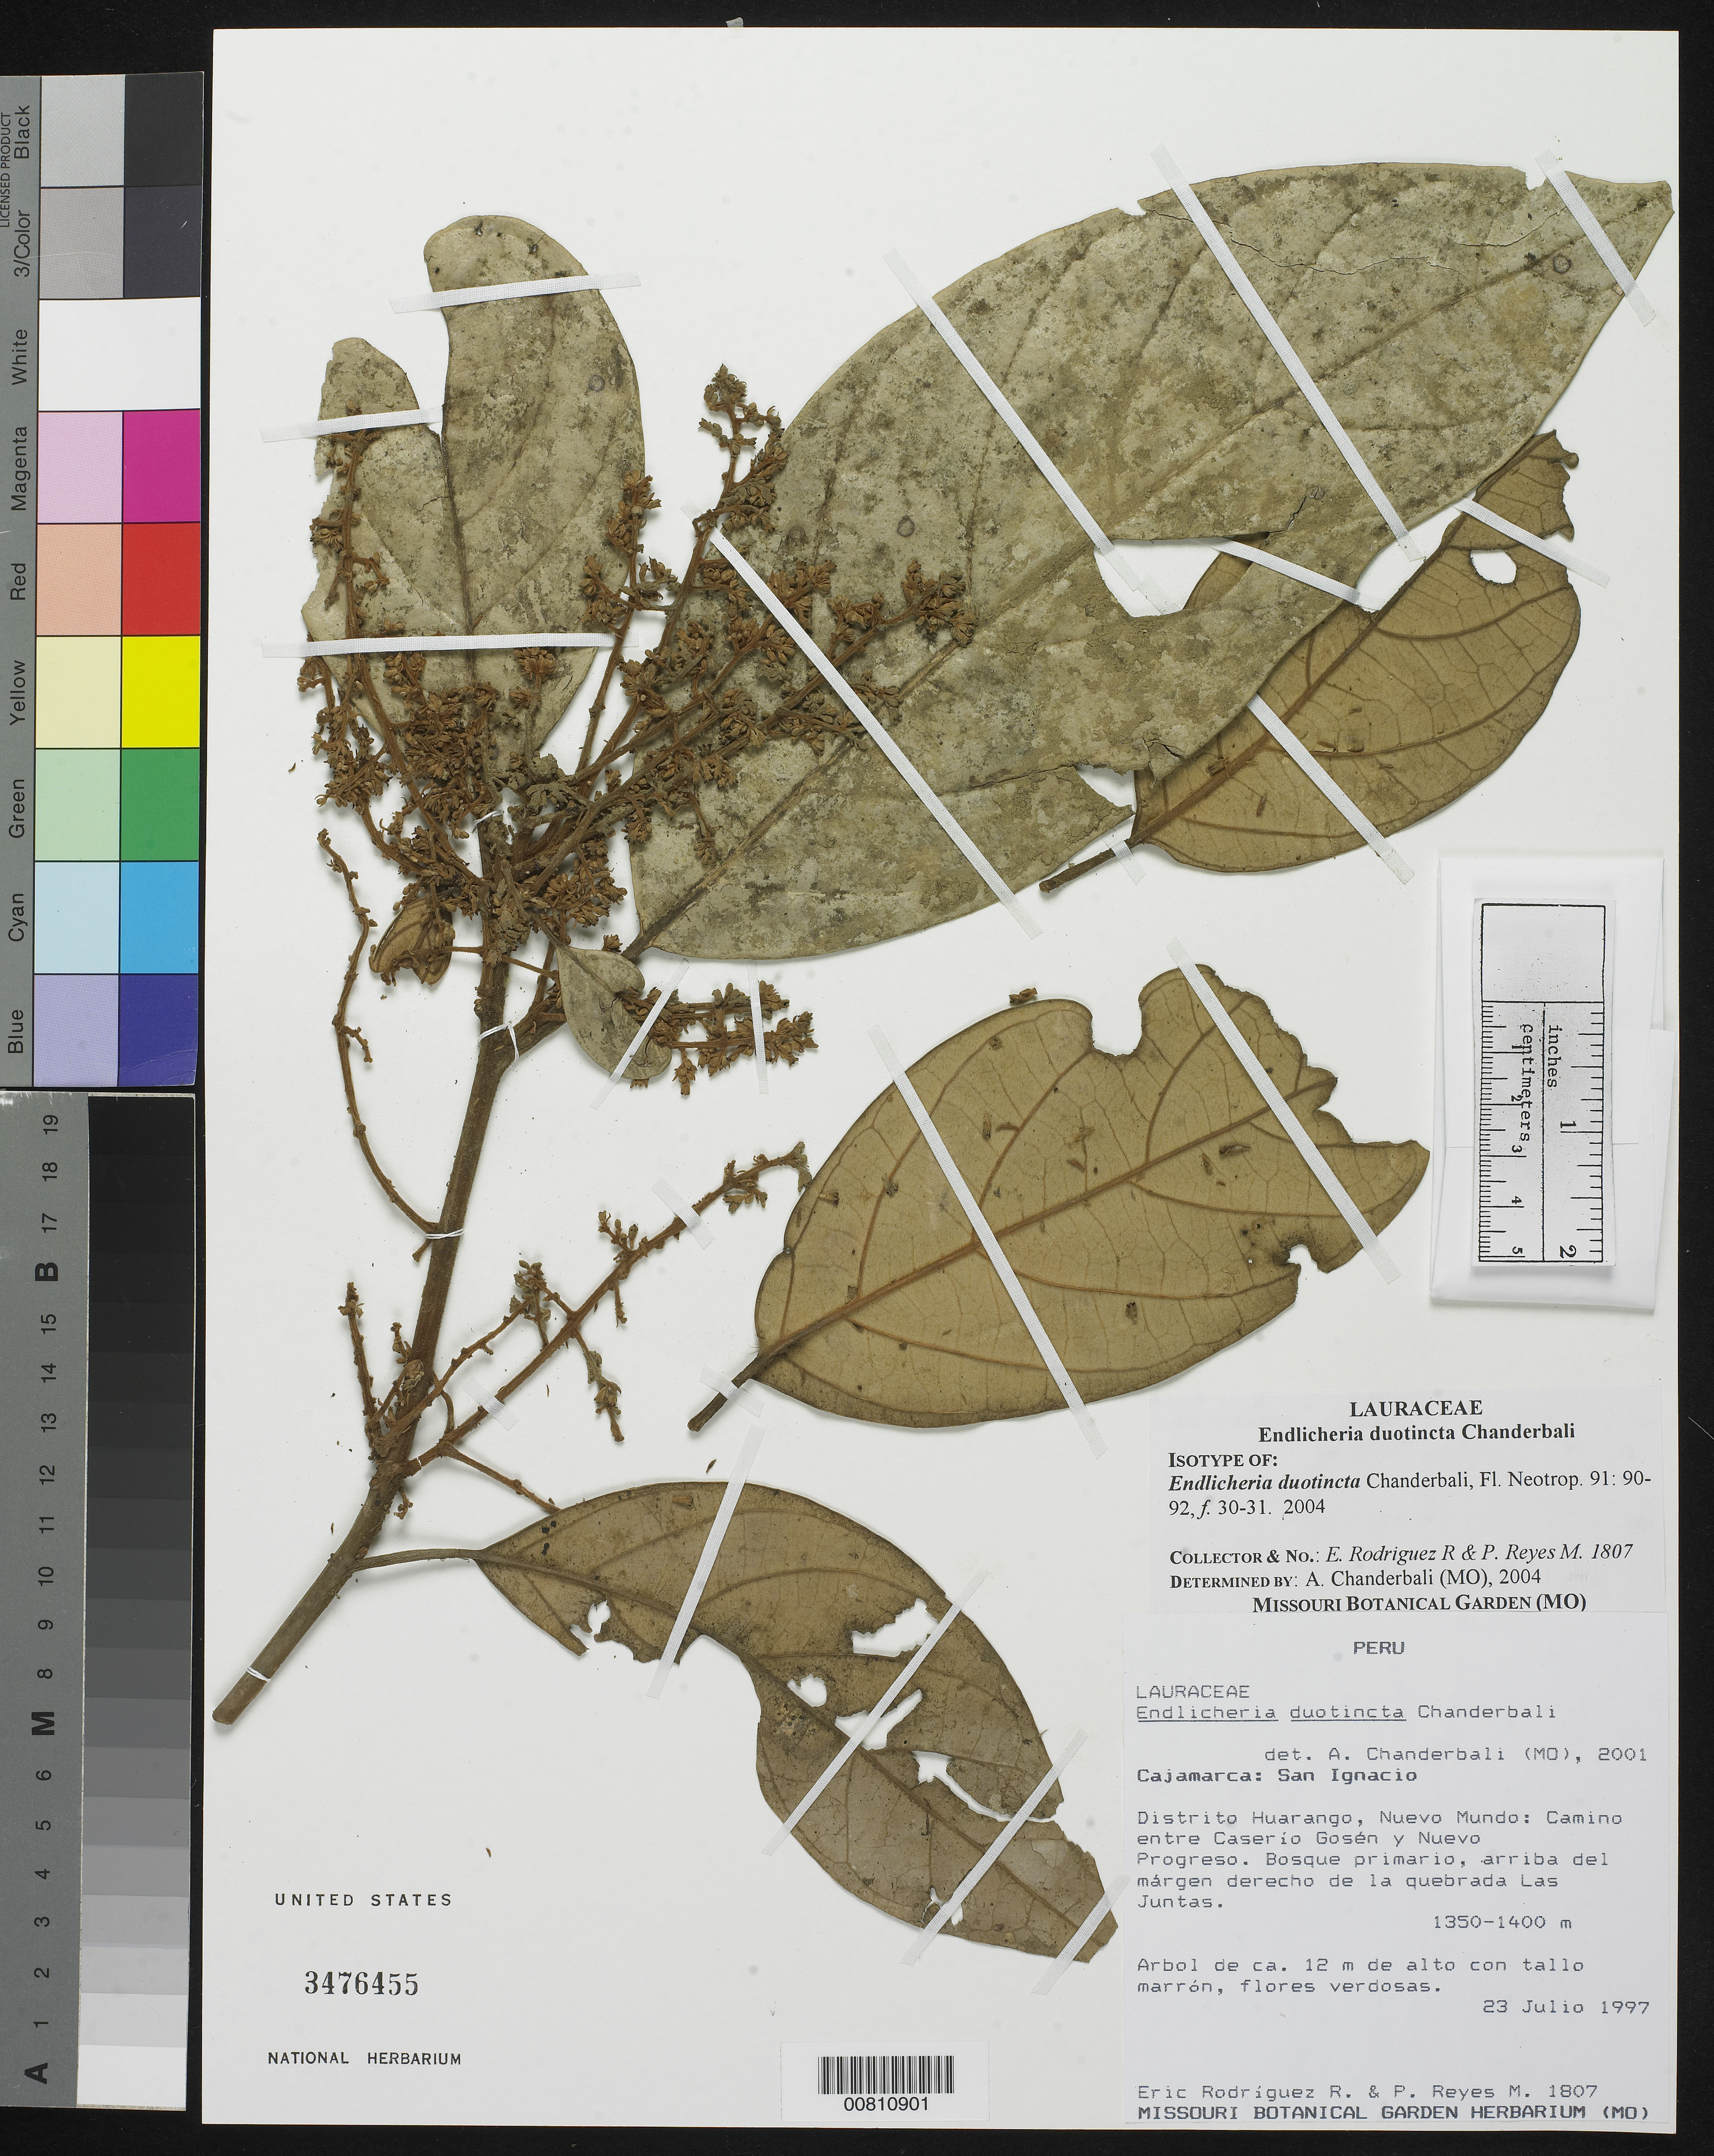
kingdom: Plantae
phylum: Tracheophyta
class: Magnoliopsida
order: Laurales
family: Lauraceae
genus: Endlicheria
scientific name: Endlicheria duotincta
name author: Chanderb.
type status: Isotype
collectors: E. Rodríguez R. & P. Reyes M.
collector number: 1807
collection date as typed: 23 Jul 1997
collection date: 1997-07-23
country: Peru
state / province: Cajamarca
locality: Cajamarca: San Ignacio. Distrito Huarango, Nuevo Mundo: Camino entre Caserío Gosén y Nuevo Progreso, arriba del márgen derecho de la quebrada Las Juntas.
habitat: Bosque primario.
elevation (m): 1350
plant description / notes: Holotype at MO.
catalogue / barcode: US 3476455